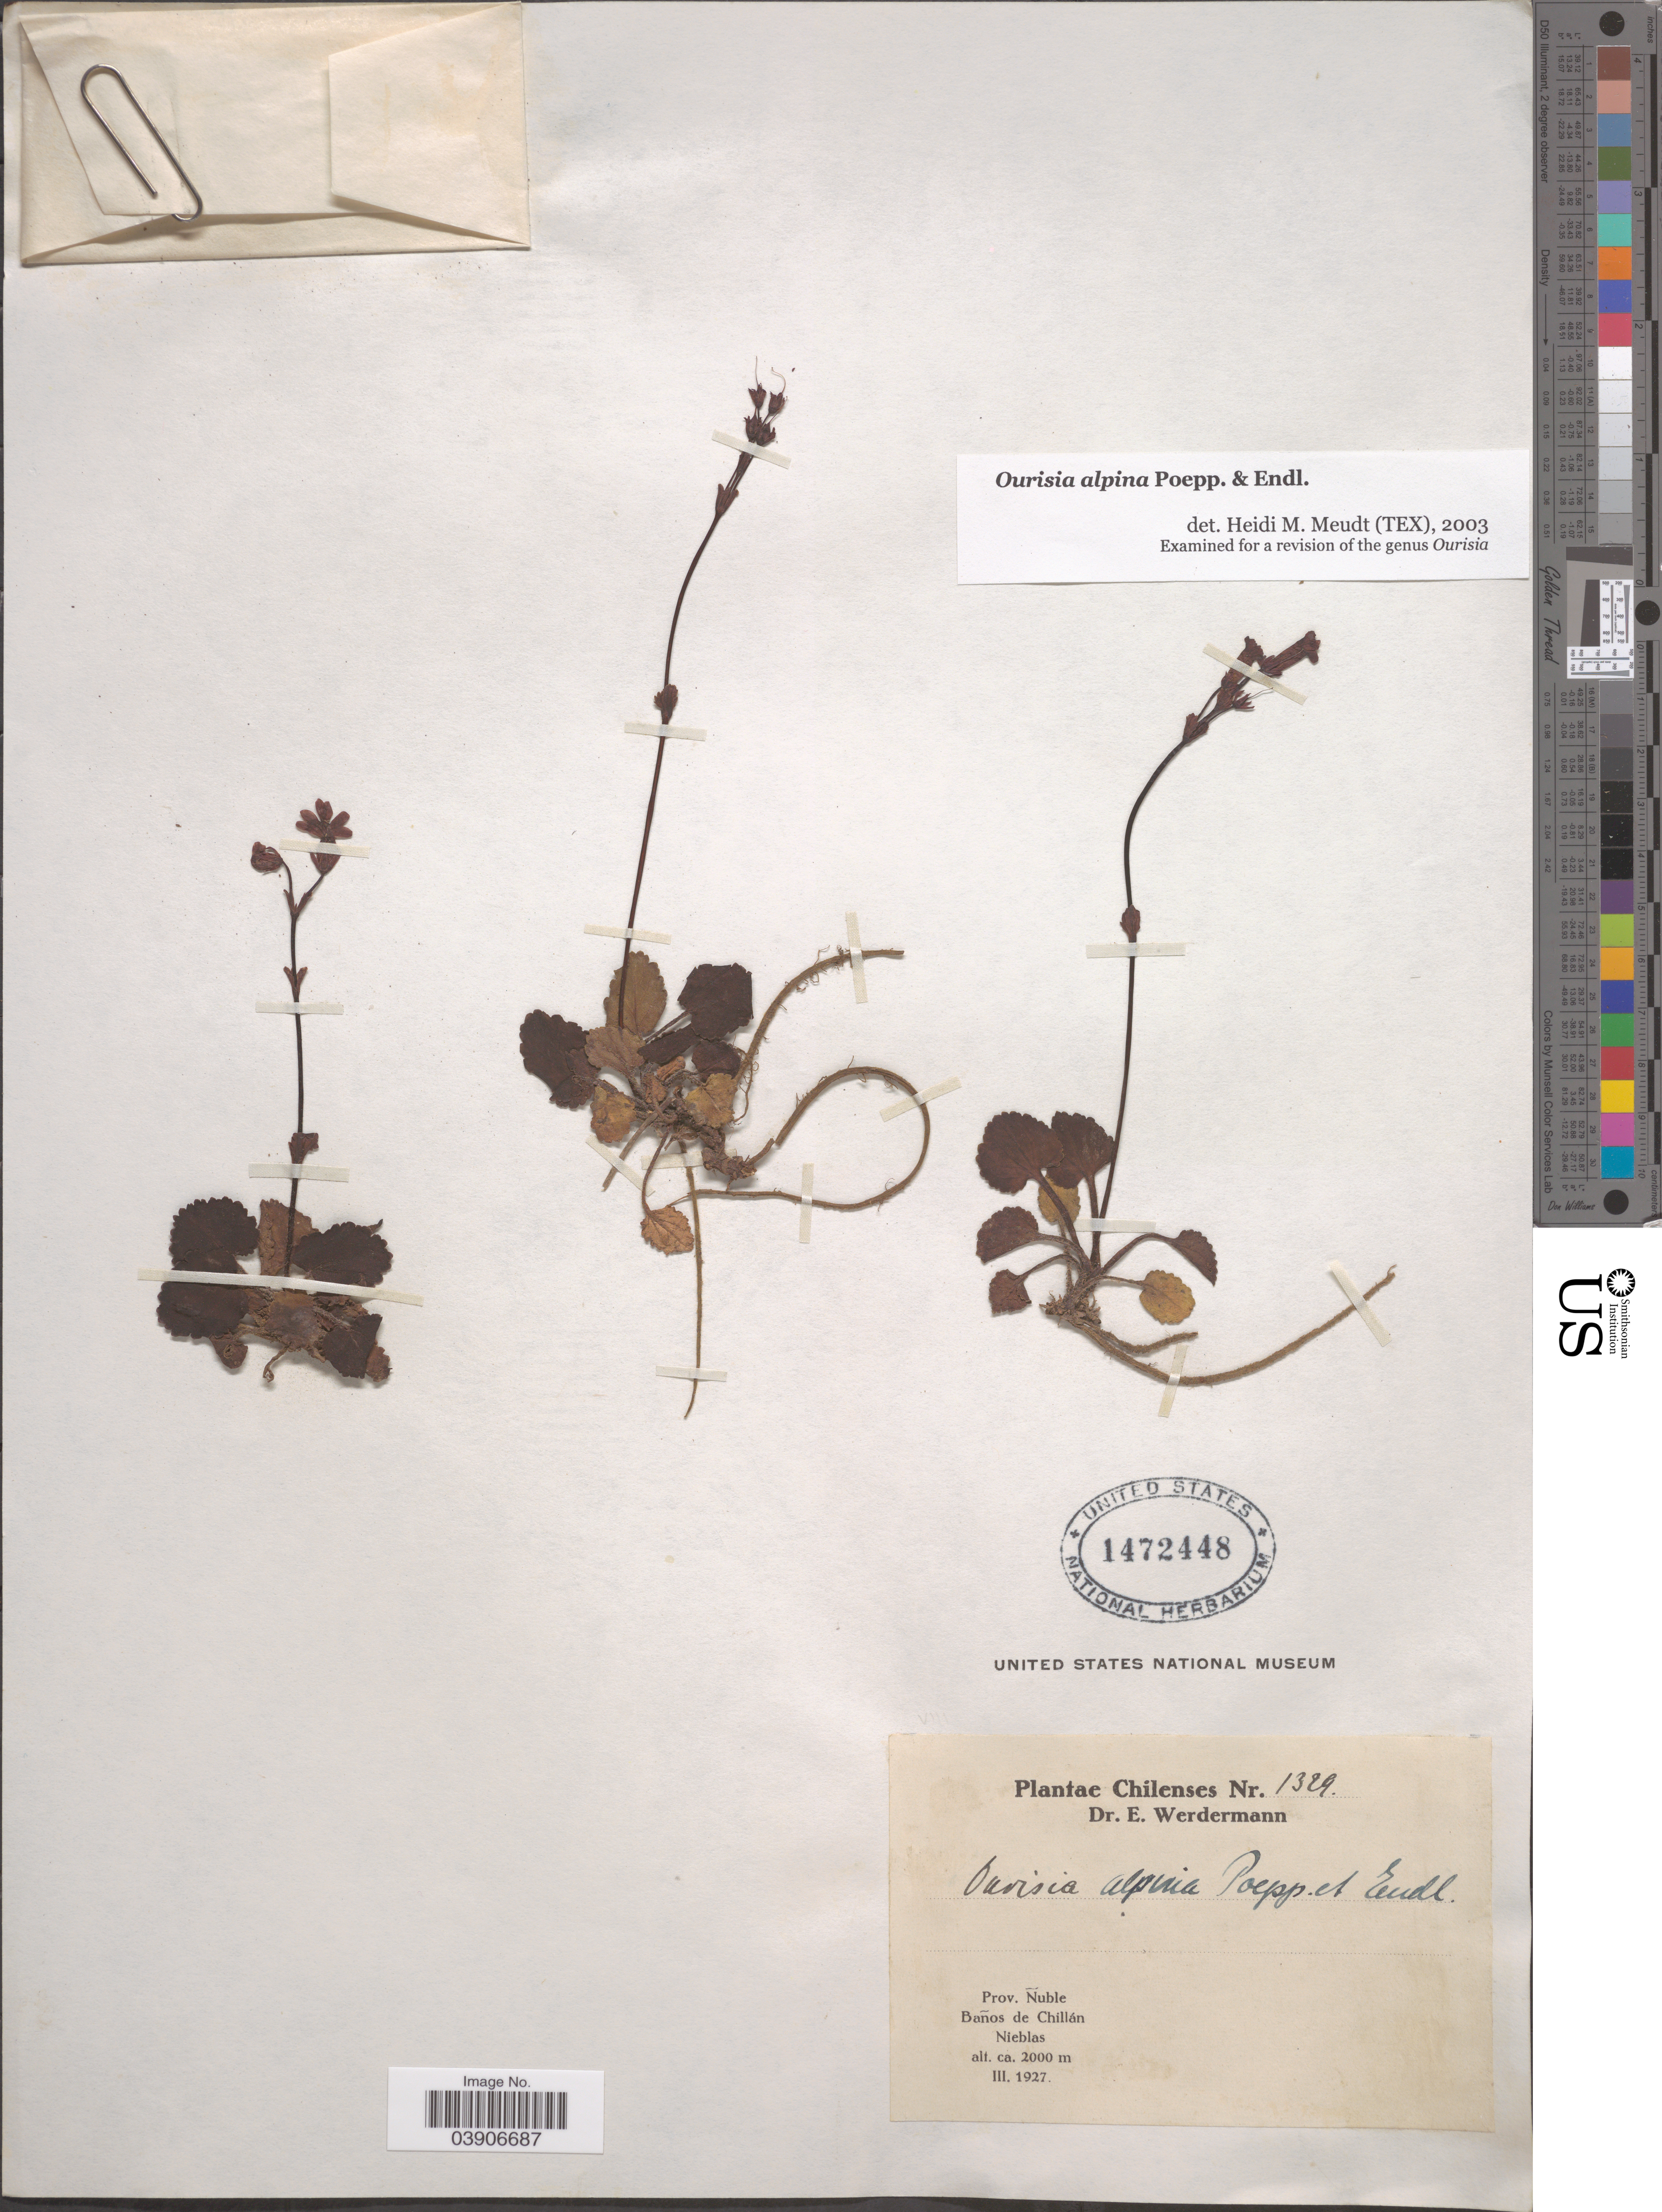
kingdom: Plantae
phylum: Tracheophyta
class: Magnoliopsida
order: Lamiales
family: Plantaginaceae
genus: Ourisia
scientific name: Ourisia alpina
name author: Poepp. & Endl.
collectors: E. Werdermann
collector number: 1329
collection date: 1927-03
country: Chile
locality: Prov. Nuble. Baños de Chillán. Nieblas.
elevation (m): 2000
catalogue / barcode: US 1472448